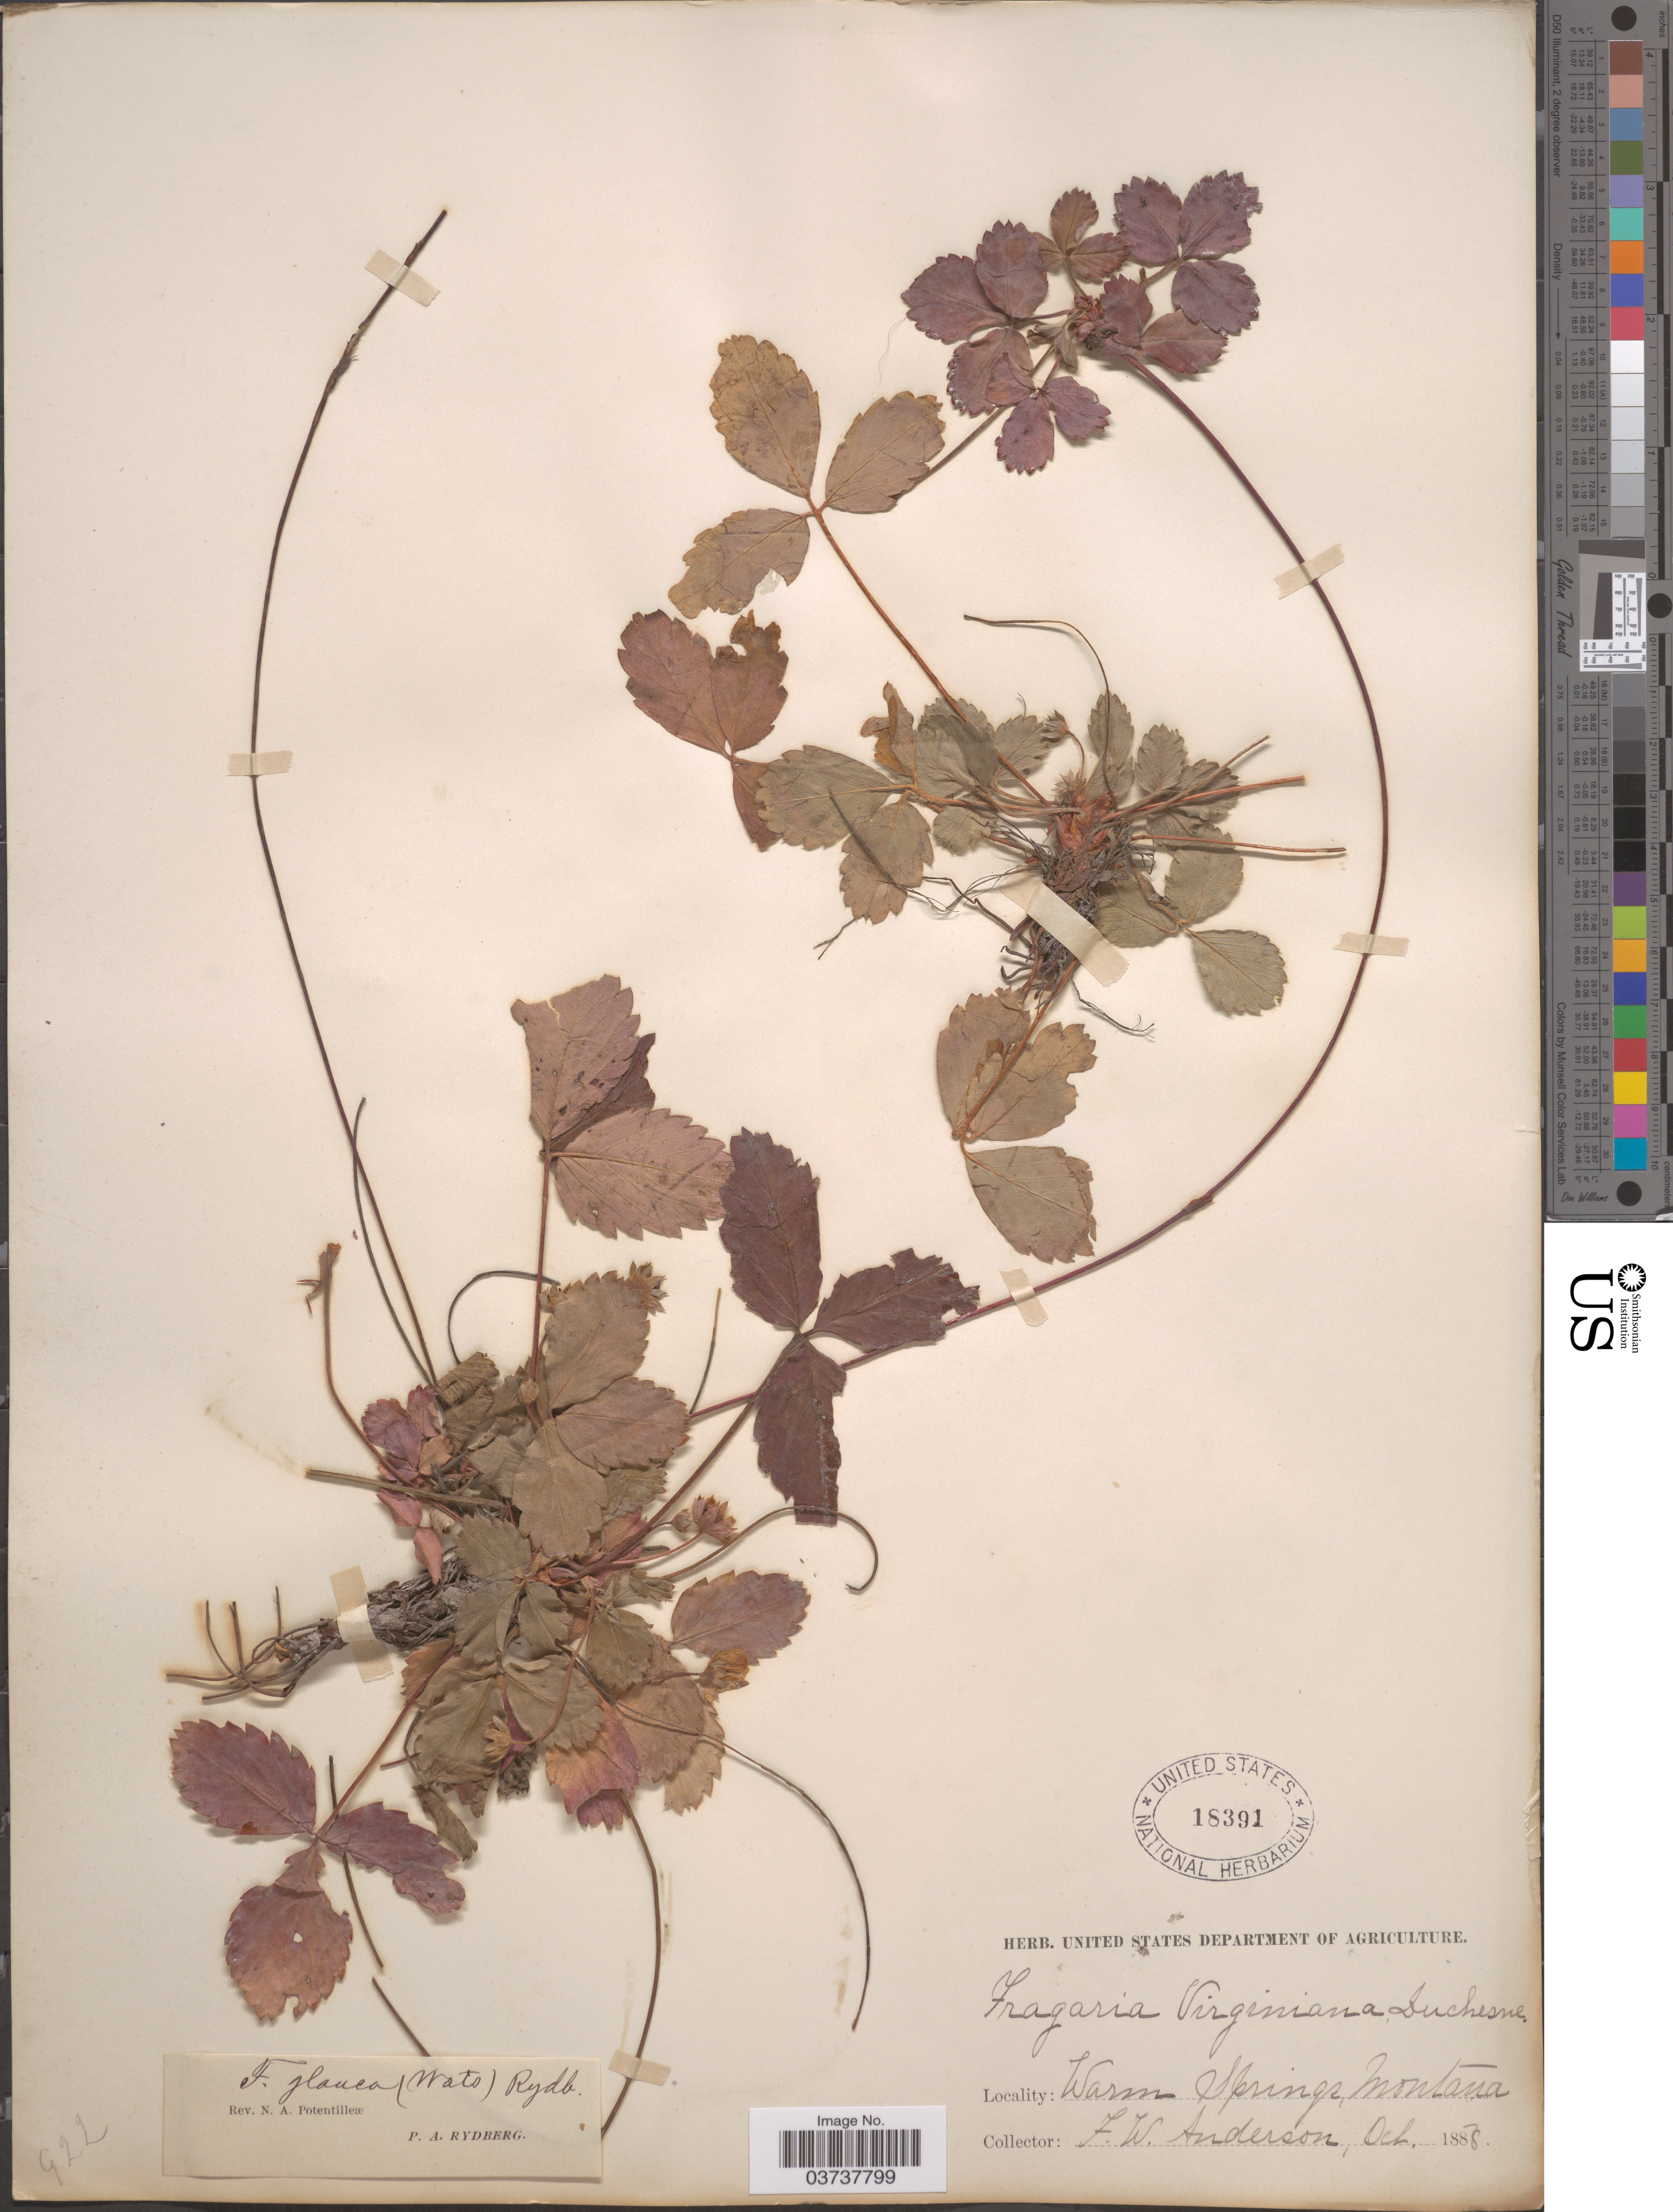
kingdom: Plantae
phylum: Tracheophyta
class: Magnoliopsida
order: Rosales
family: Rosaceae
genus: Fragaria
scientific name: Fragaria virginiana subsp. glauca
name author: (S. Watson) Staudt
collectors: F. W. Anderson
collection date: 1887-10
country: United States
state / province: Montana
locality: Warm Springs.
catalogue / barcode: US 18391